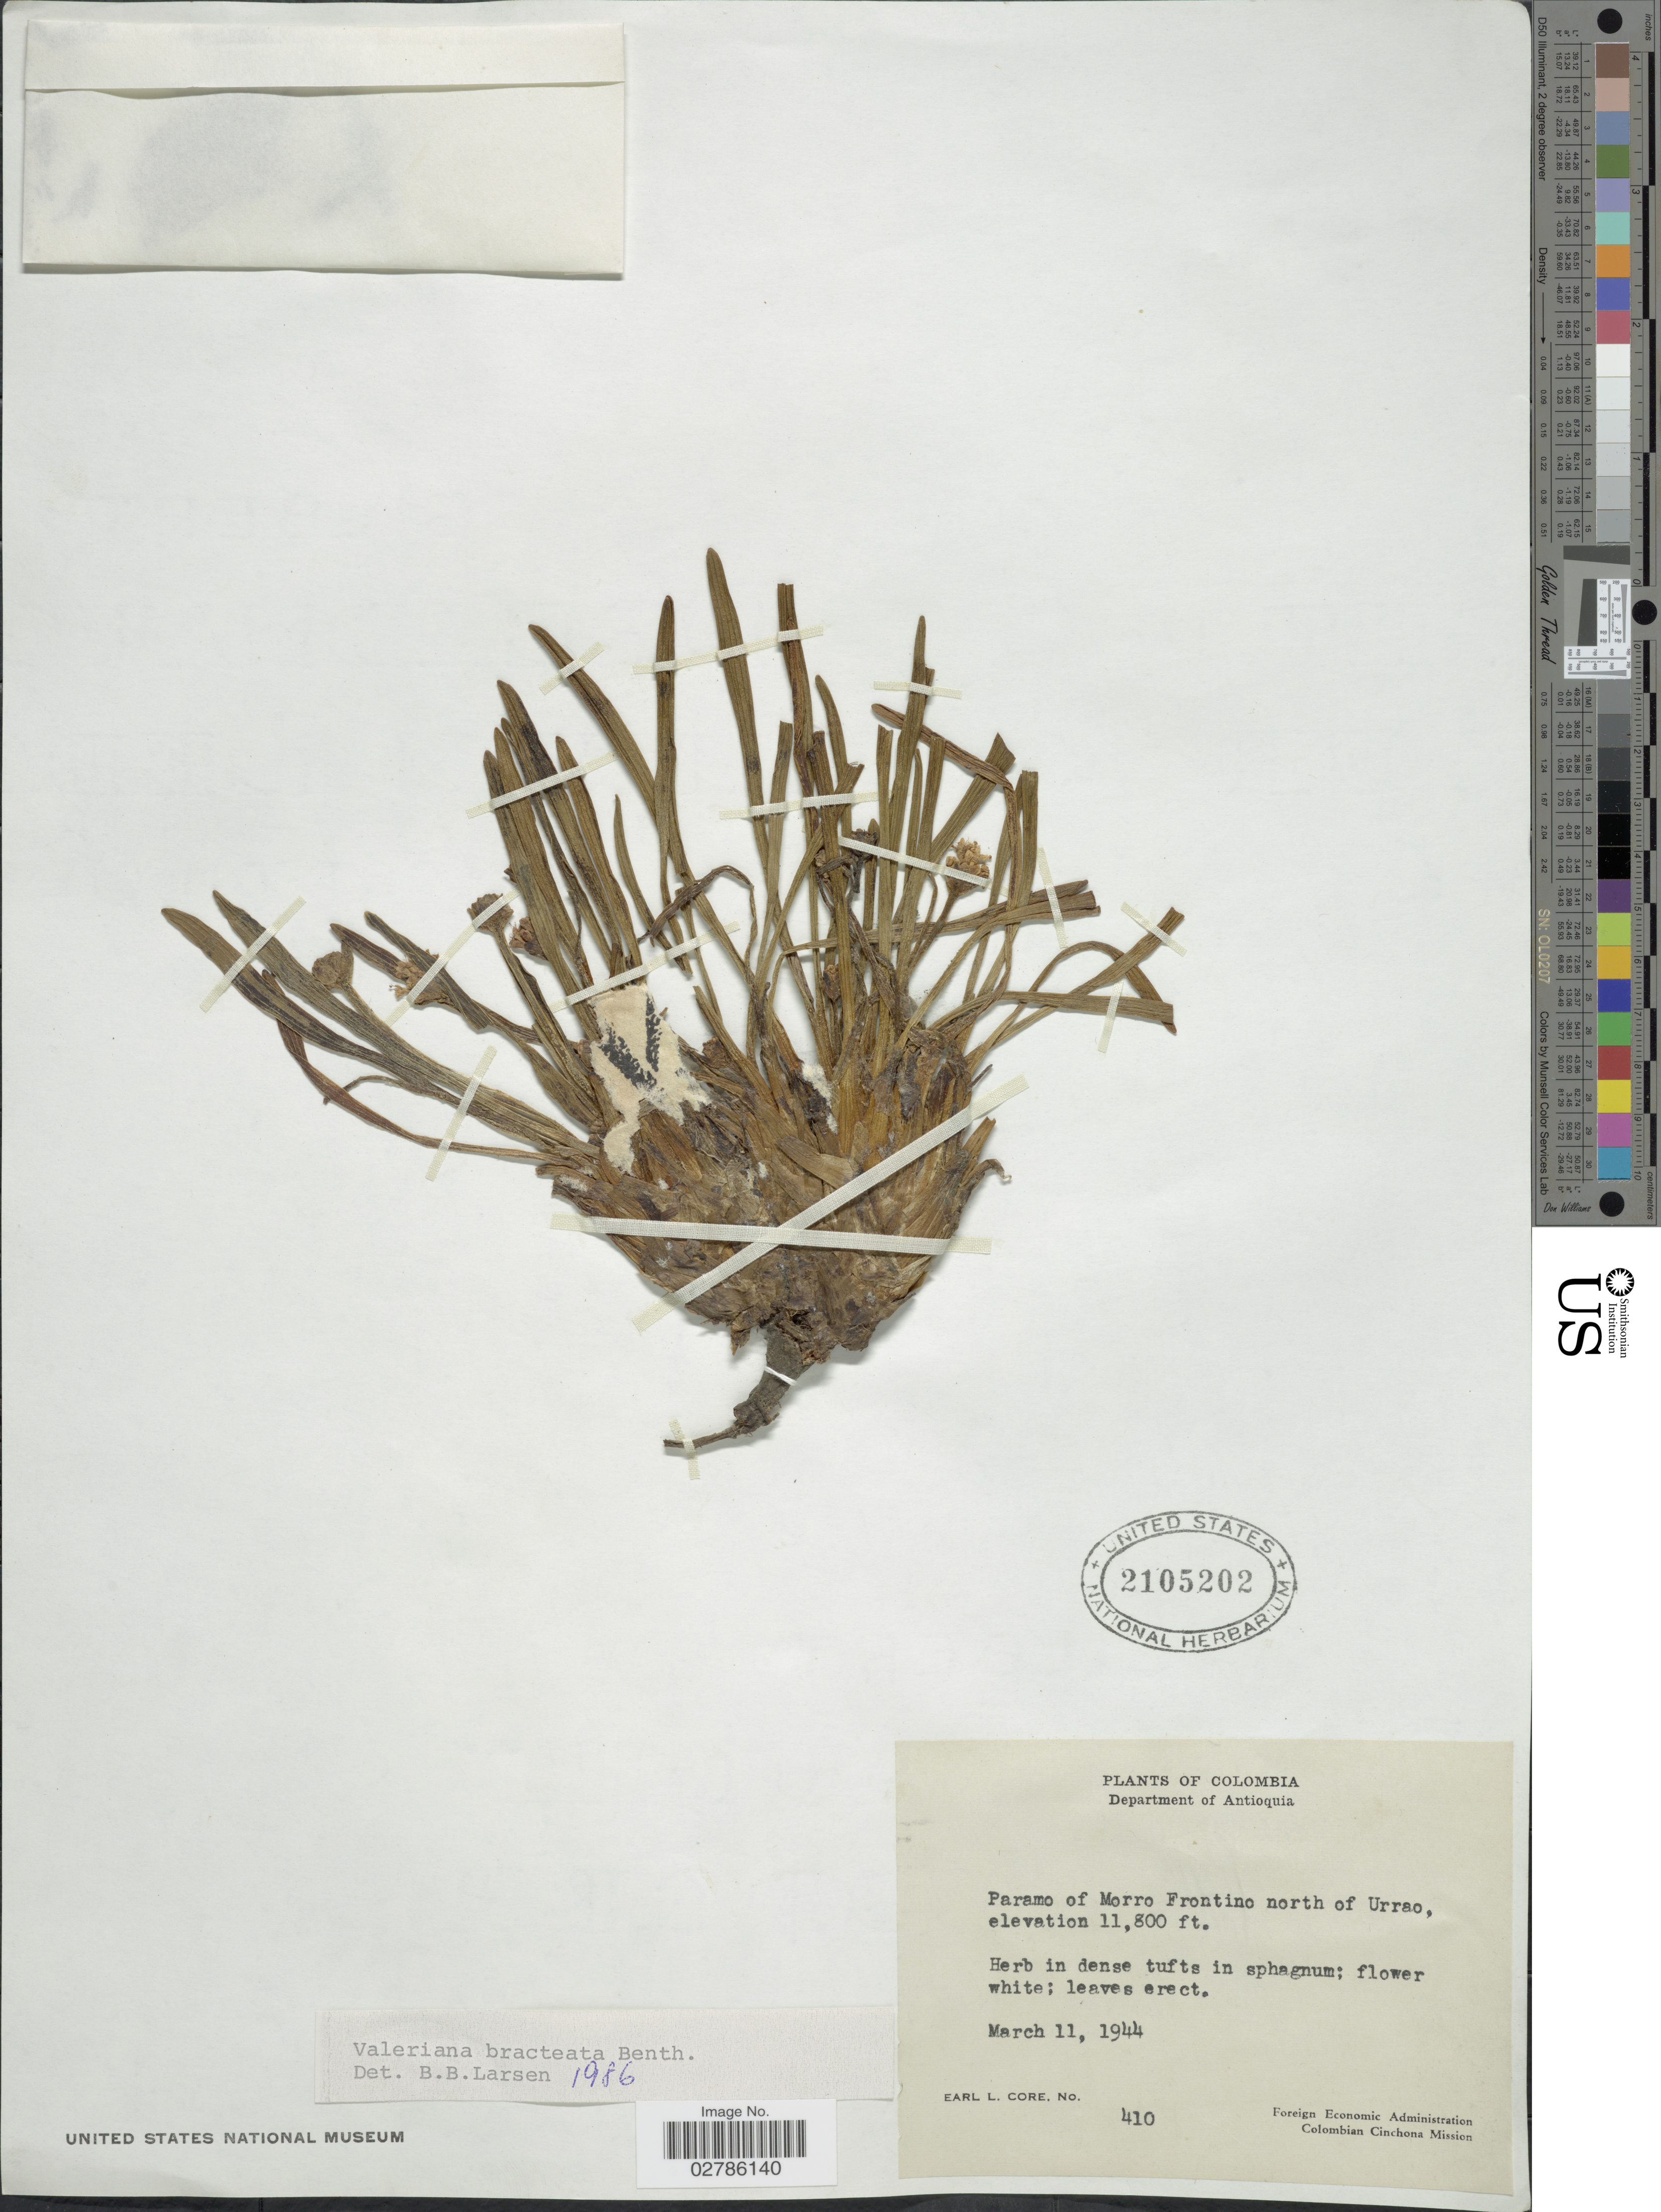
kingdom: Plantae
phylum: Tracheophyta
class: Magnoliopsida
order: Dipsacales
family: Caprifoliaceae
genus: Phyllactis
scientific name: Phyllactis bracteata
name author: (Benth.) Wedd.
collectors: E. L. Core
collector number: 410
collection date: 1944-03-11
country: Colombia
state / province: Antioquia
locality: Department of Antioquia. Paramo of Morro Frontino north of Urrao.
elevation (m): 3597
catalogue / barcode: US 2105202